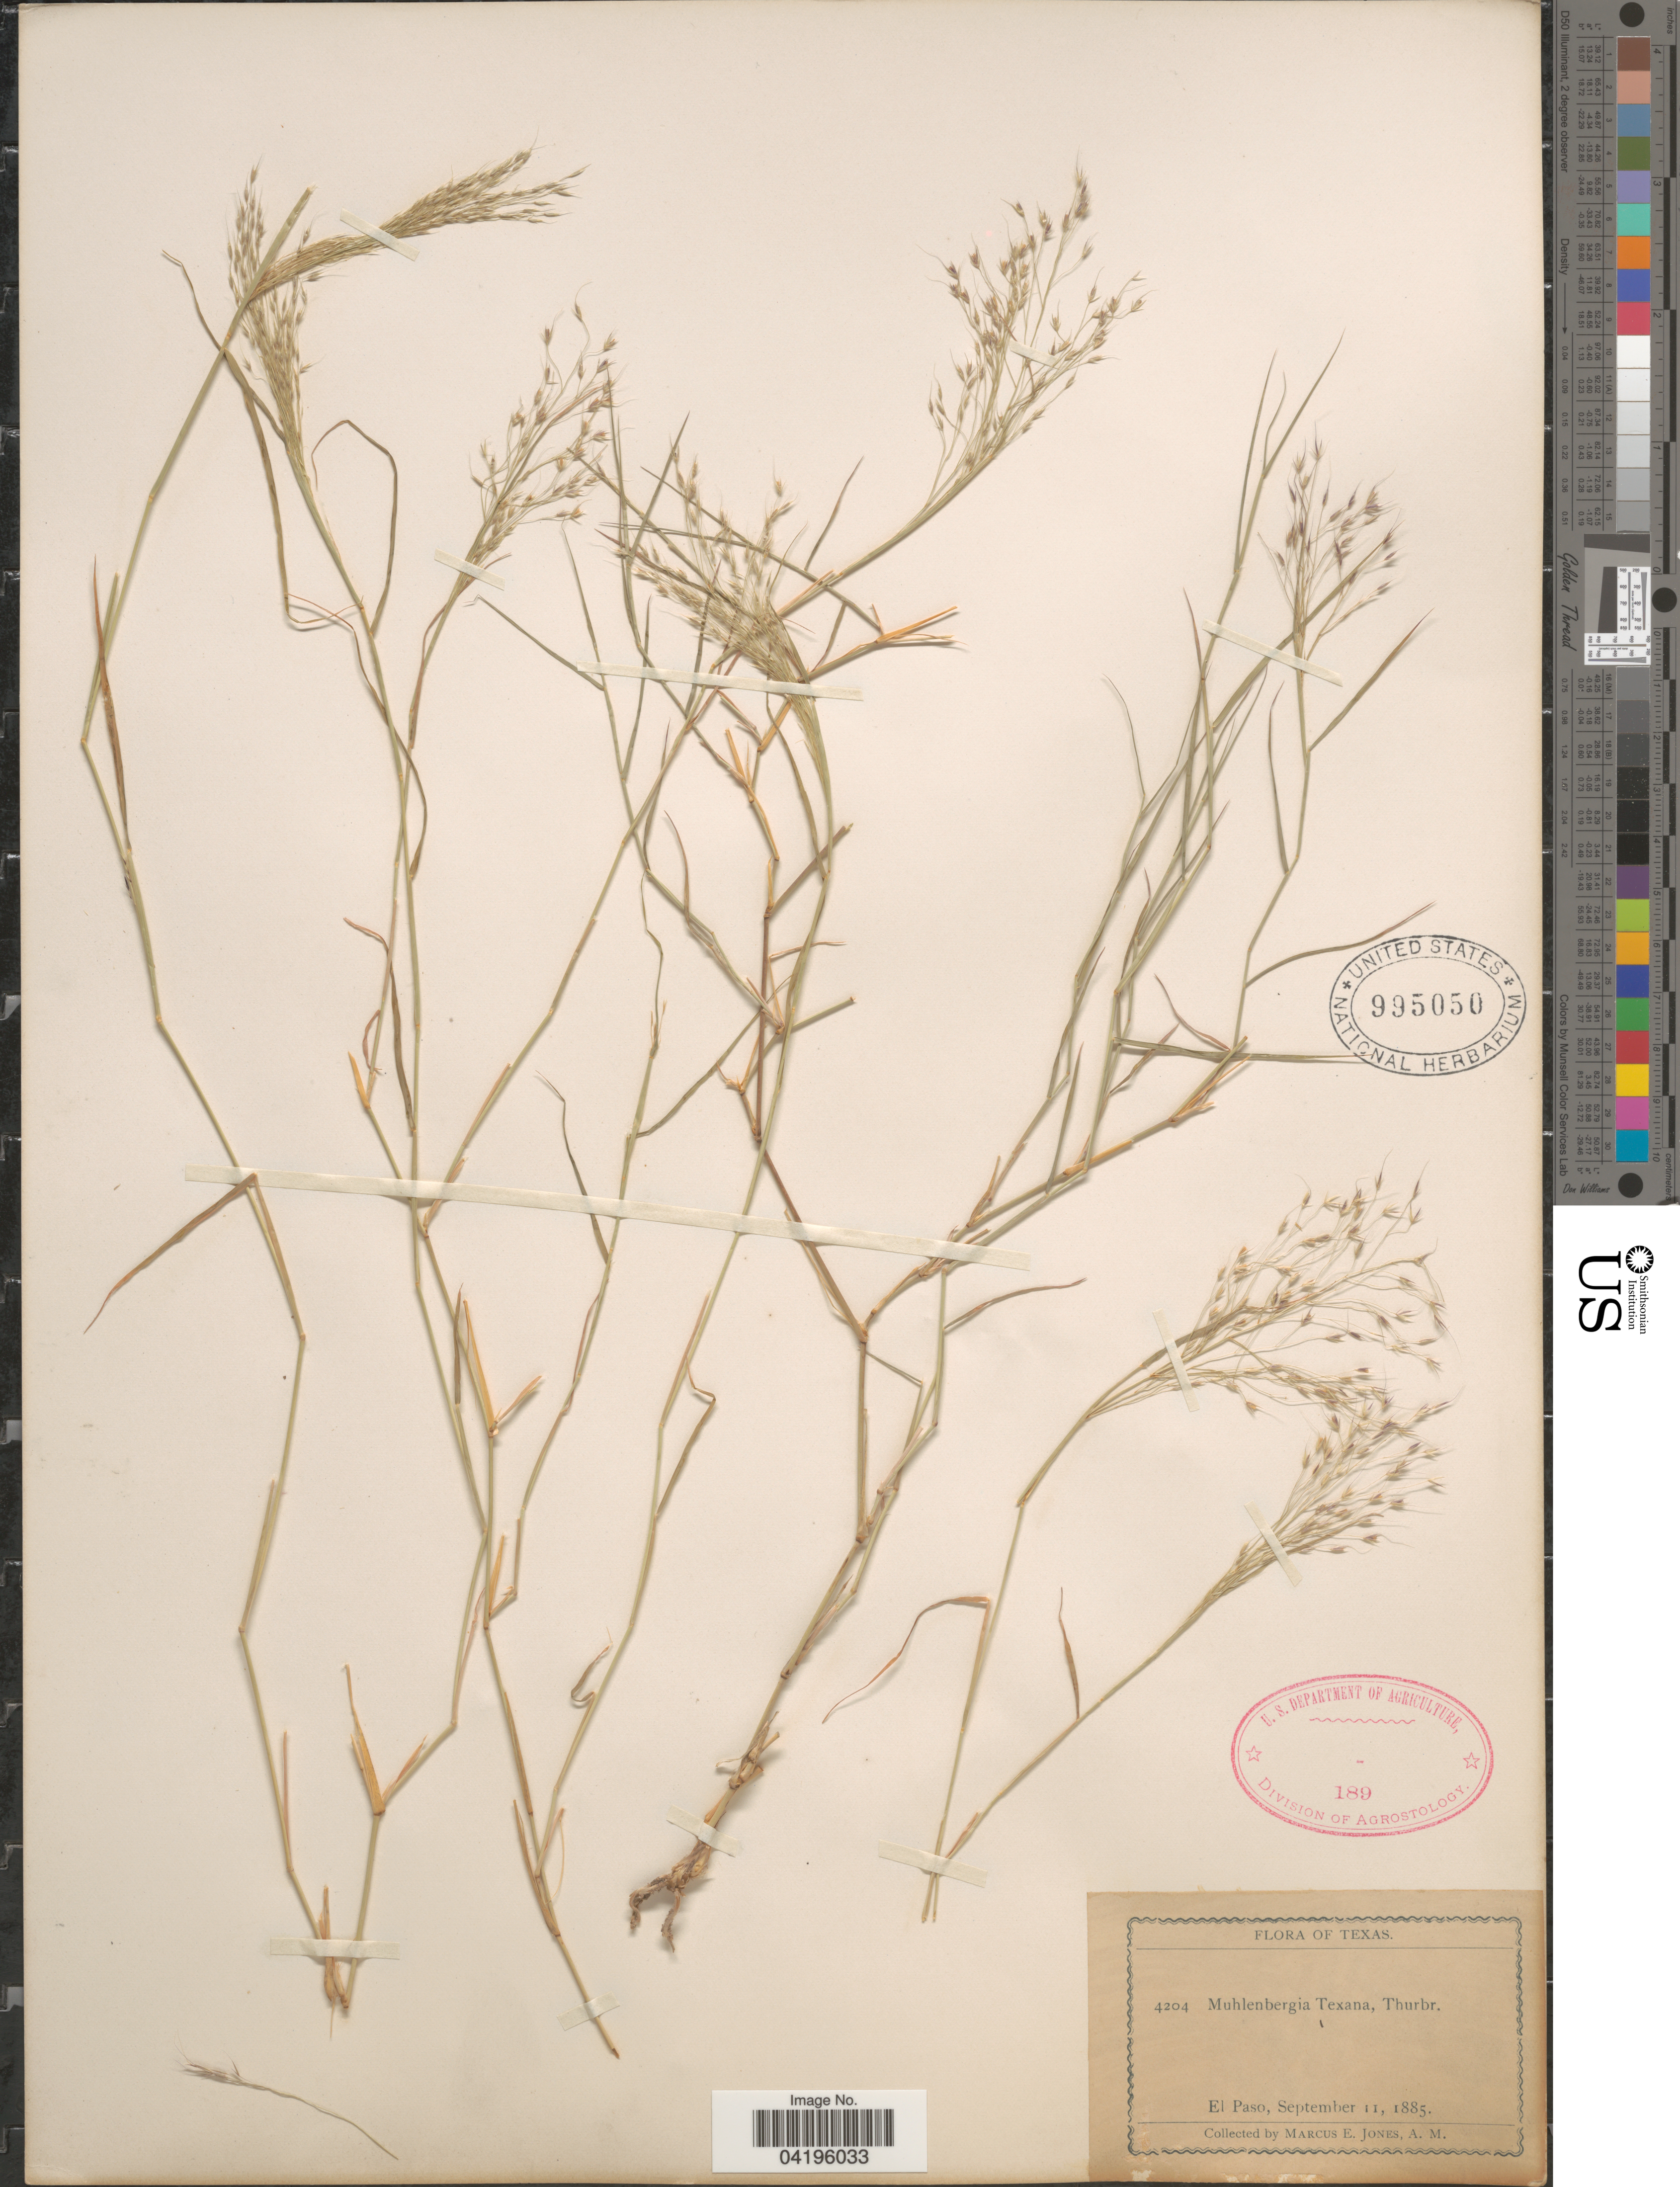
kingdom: Plantae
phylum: Tracheophyta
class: Liliopsida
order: Poales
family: Poaceae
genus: Muhlenbergia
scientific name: Muhlenbergia porteri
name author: Scribn. in W.J. Beal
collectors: M. E. Jones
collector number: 4204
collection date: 1885-09-11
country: United States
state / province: Texas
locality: El Paso.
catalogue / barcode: US 995050